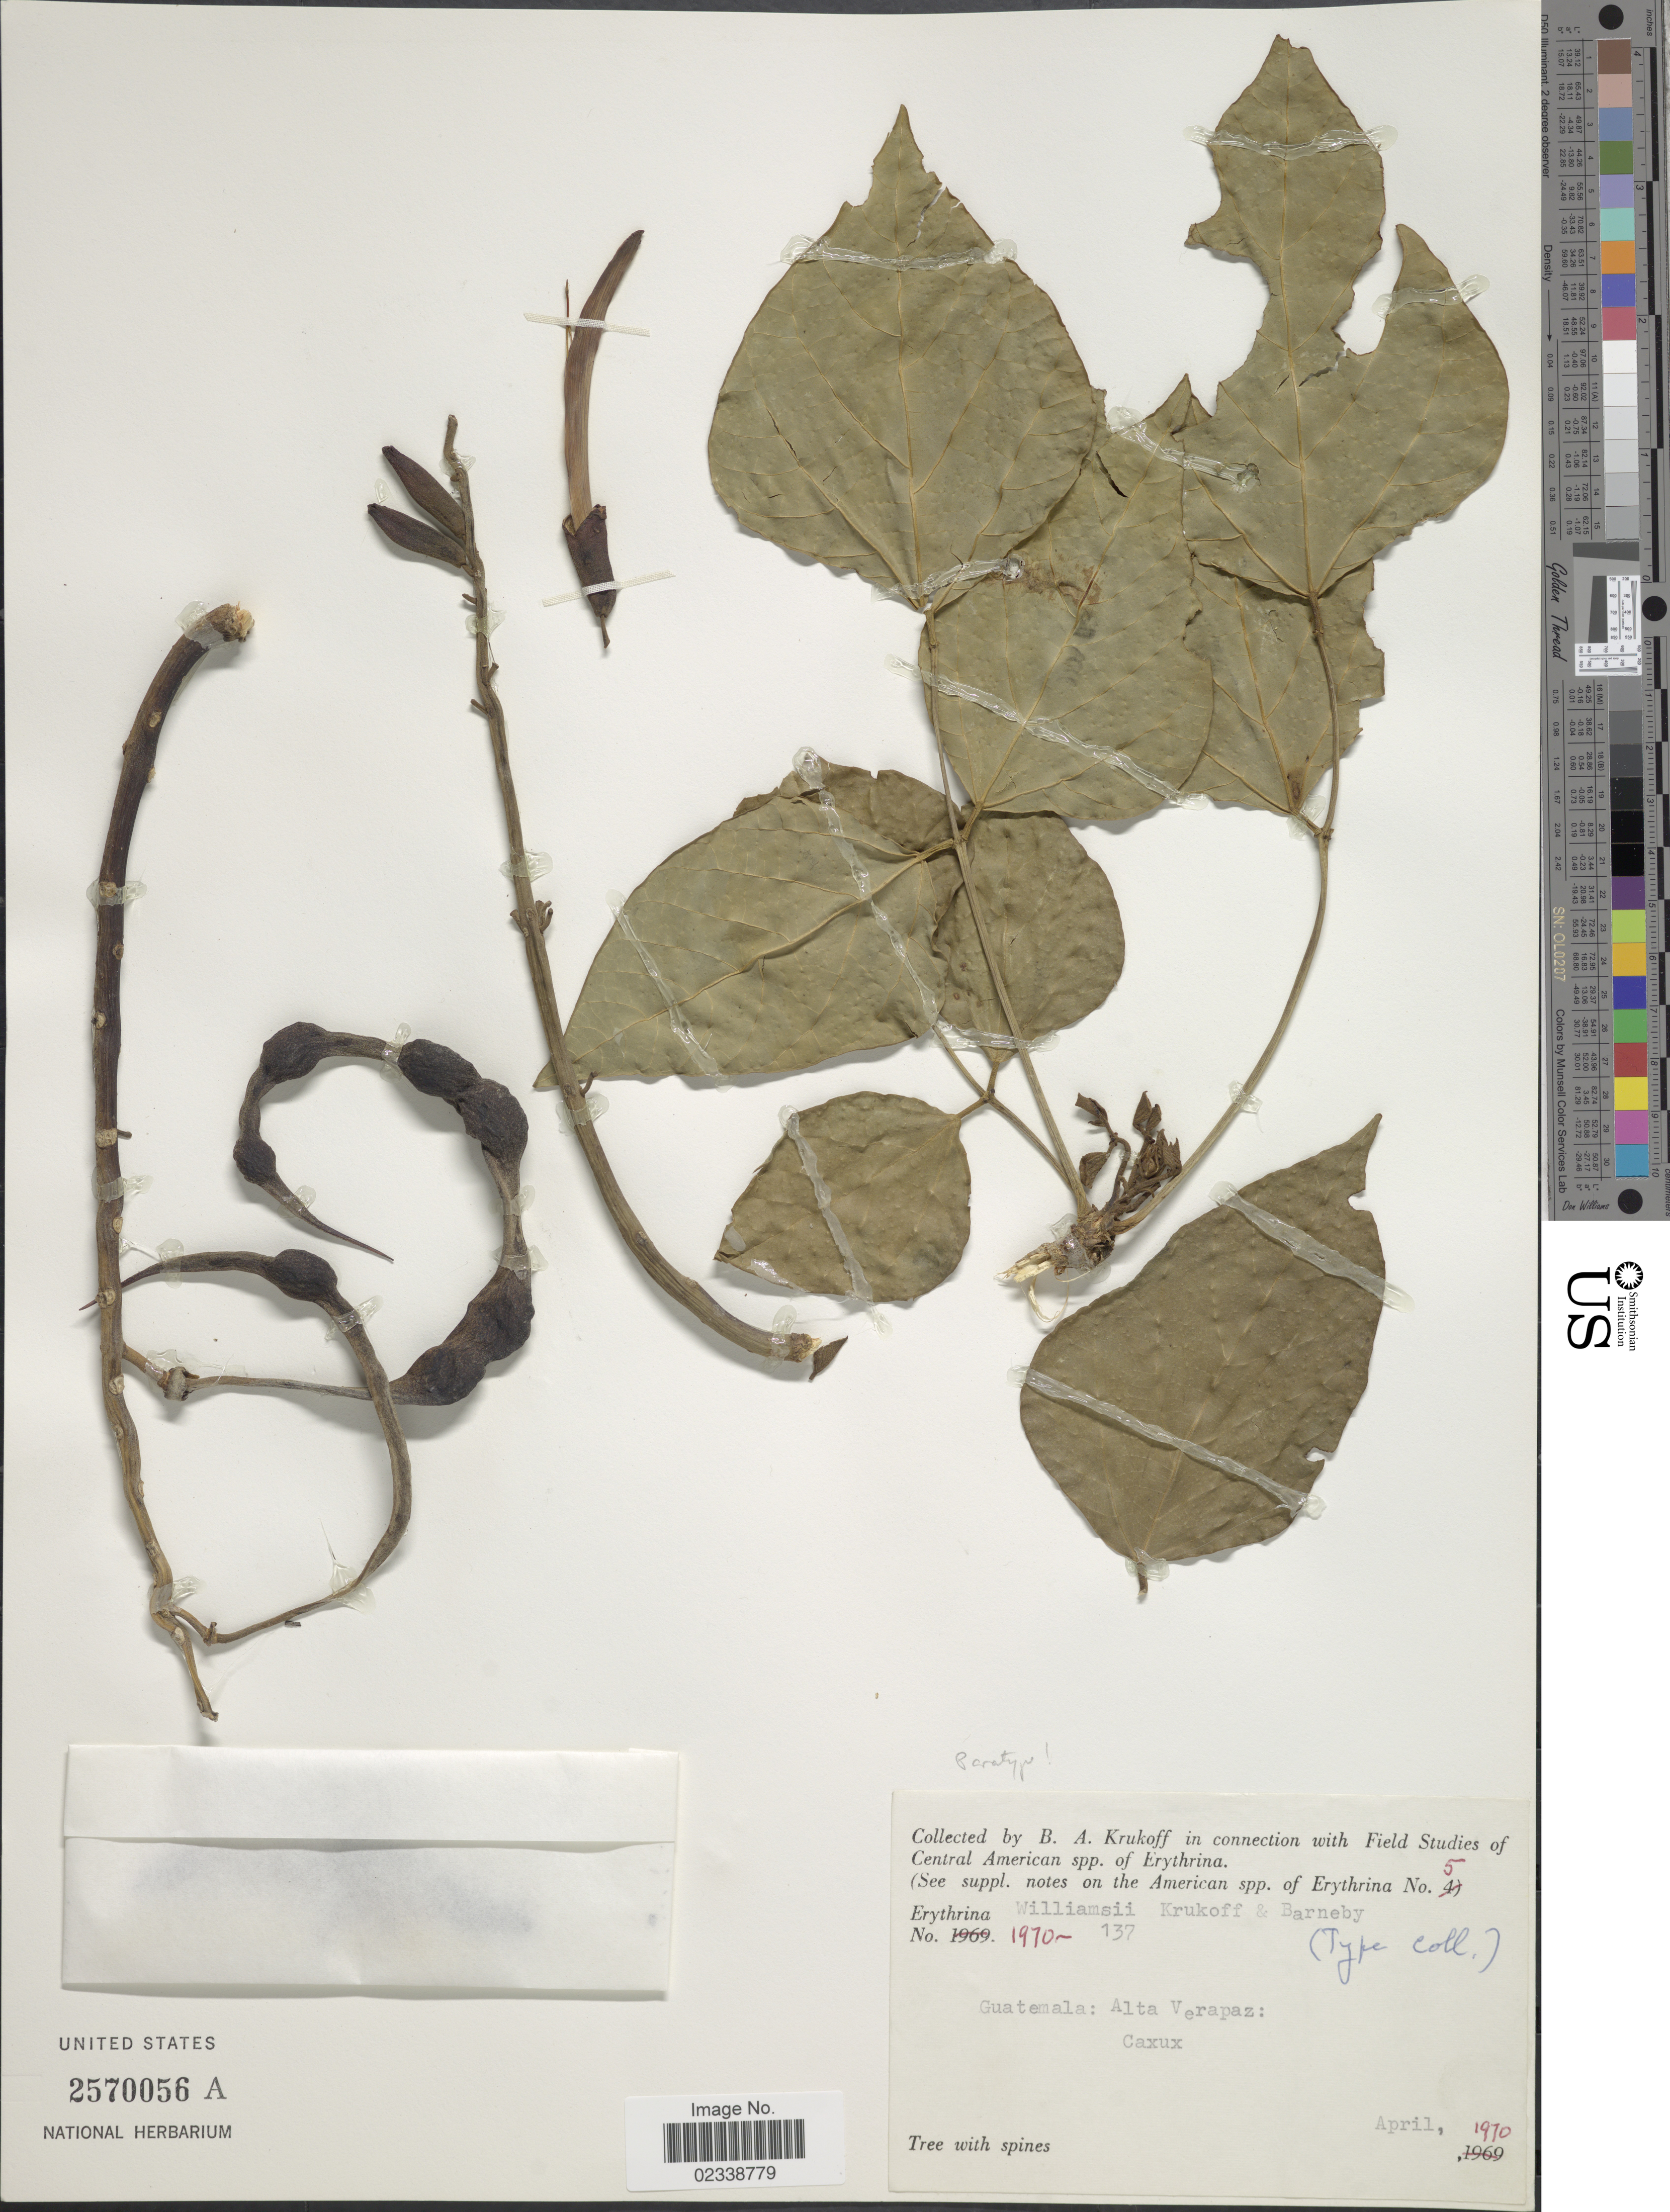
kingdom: Plantae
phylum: Tracheophyta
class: Magnoliopsida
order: Fabales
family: Fabaceae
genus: Erythrina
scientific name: Erythrina williamsii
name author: Krukoff & Barneby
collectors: B. A. Krukoff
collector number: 1970-137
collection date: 1970-04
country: Guatemala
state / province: Alta Verapaz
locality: Caxux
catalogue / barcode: US 2570056A